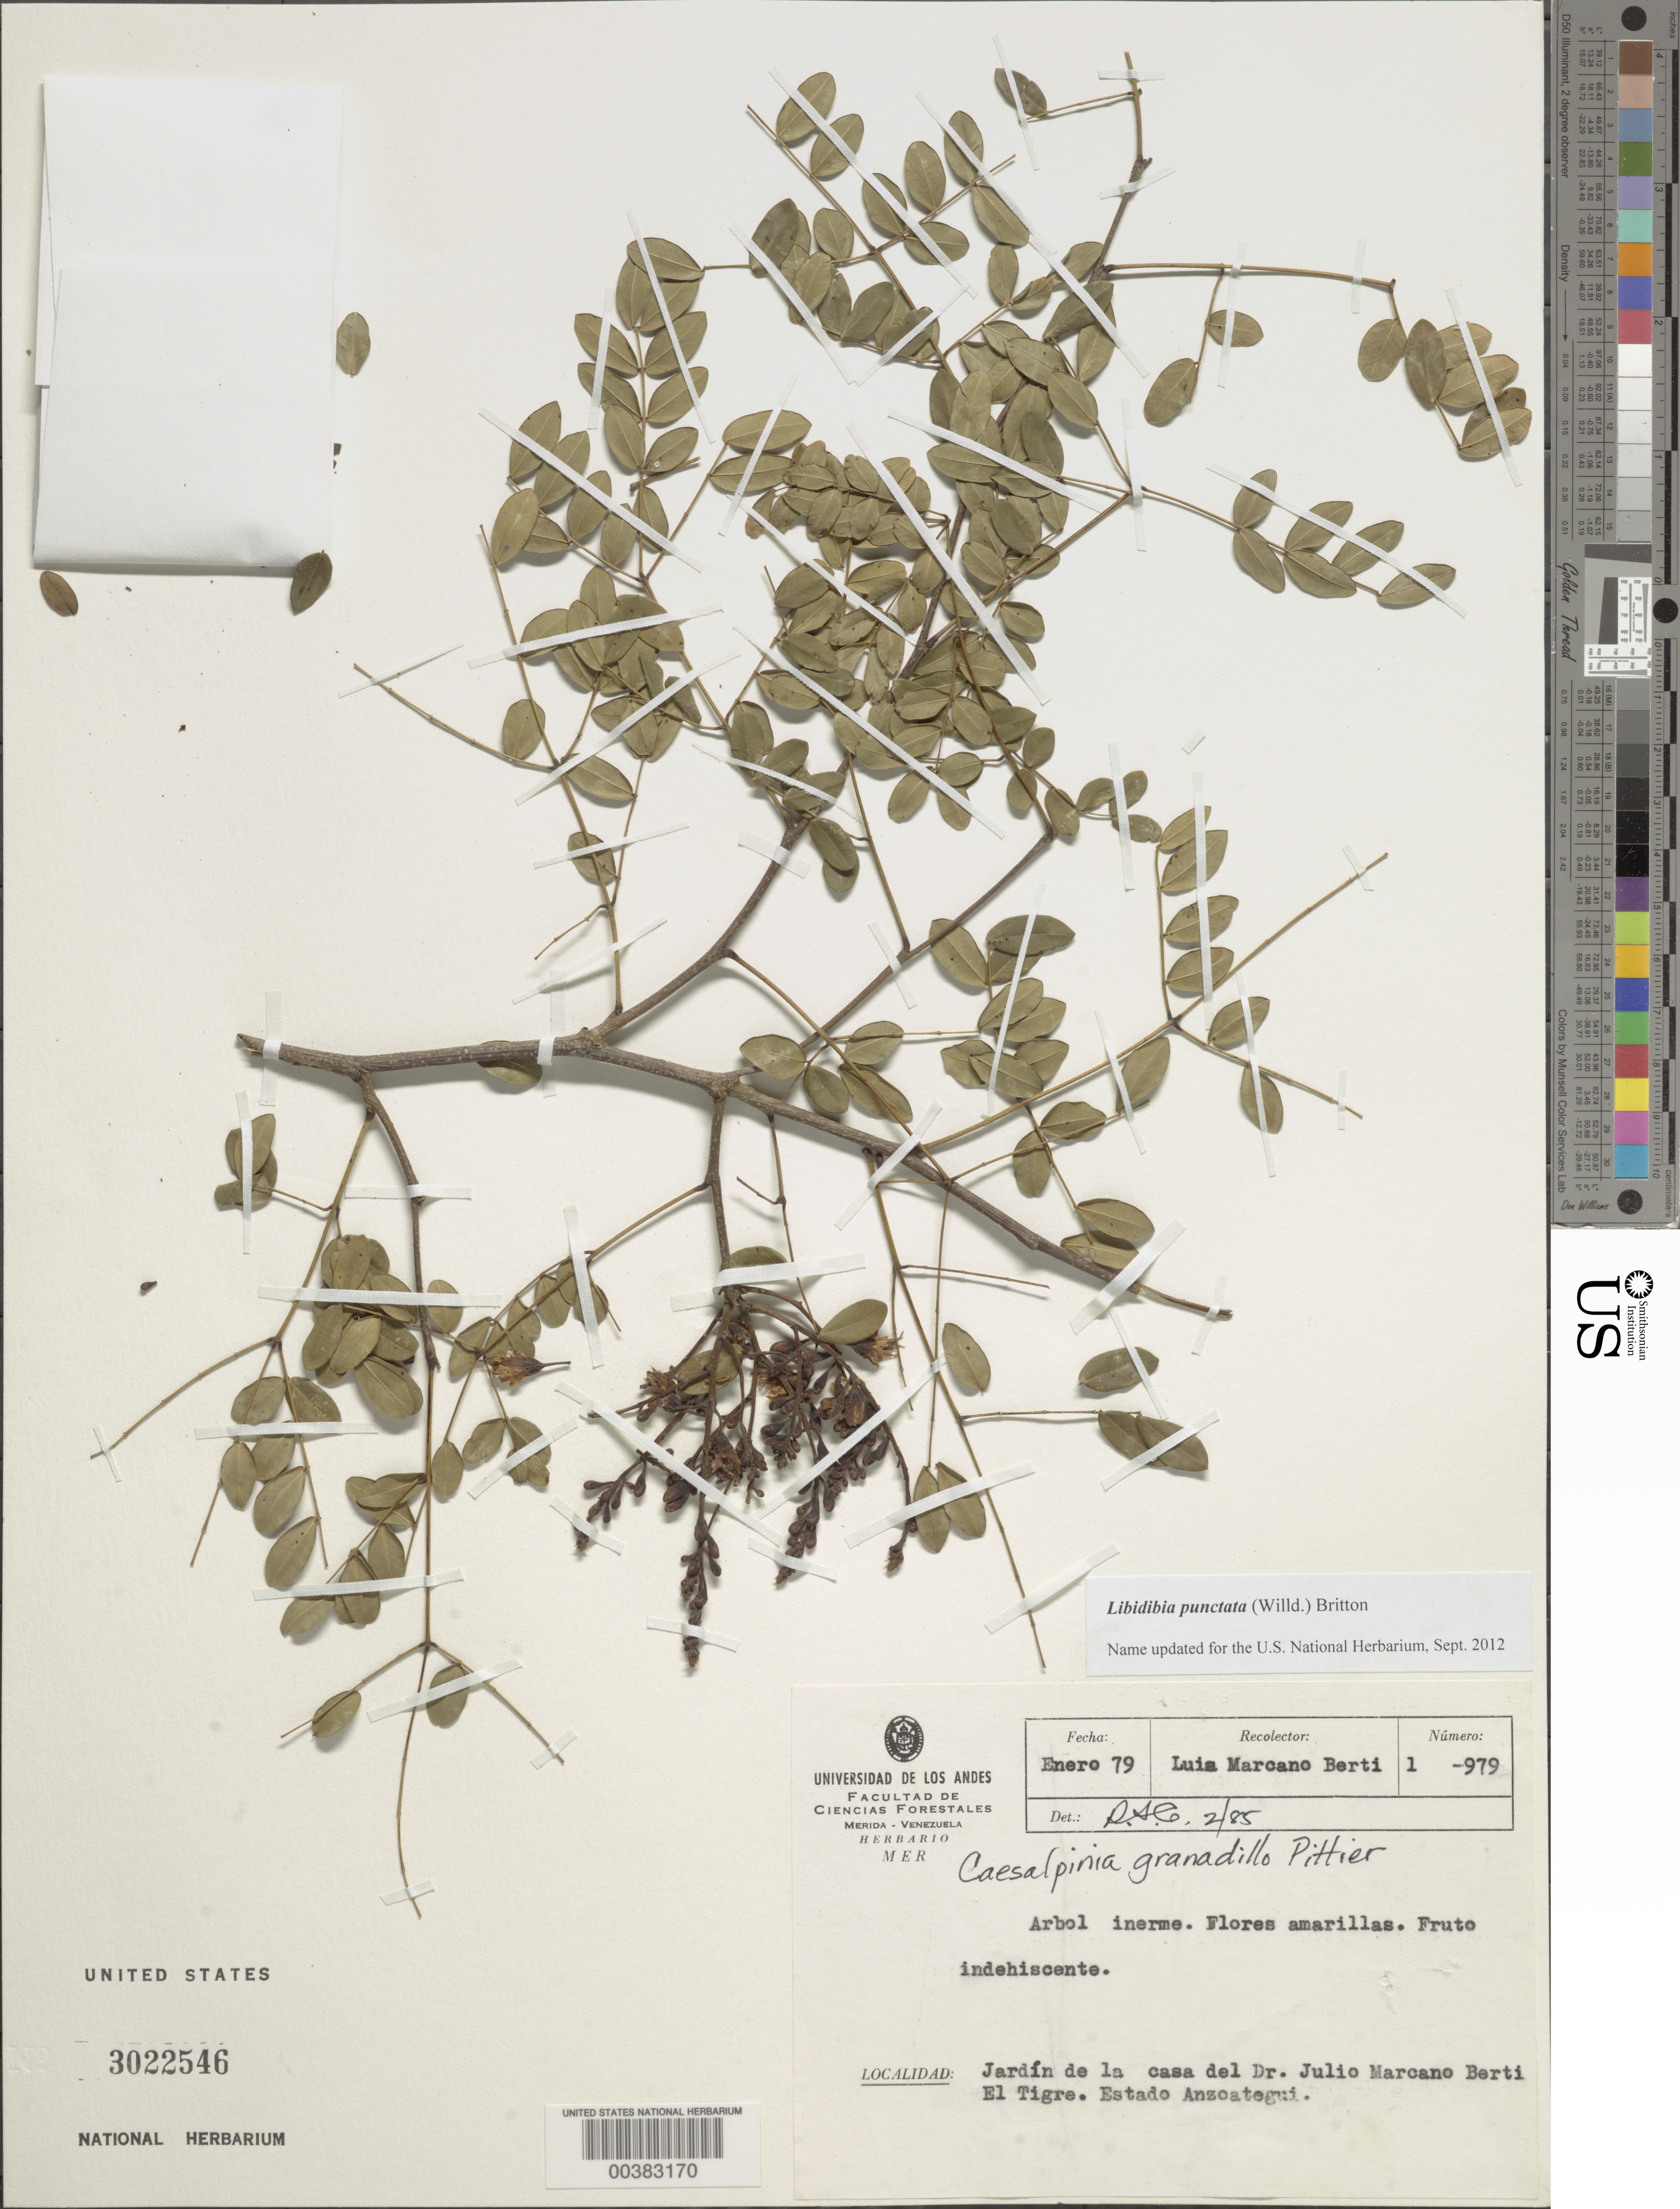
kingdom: Plantae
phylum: Tracheophyta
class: Magnoliopsida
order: Fabales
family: Fabaceae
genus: Libidibia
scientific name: Libidibia punctata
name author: (Willd.) Britton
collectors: L. Marcano-Berti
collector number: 1-979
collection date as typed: Jan 1979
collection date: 1979-01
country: Venezuela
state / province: Anzoategui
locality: Jardin de la casa del j.m. berti, el tigre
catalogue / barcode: US 3022546